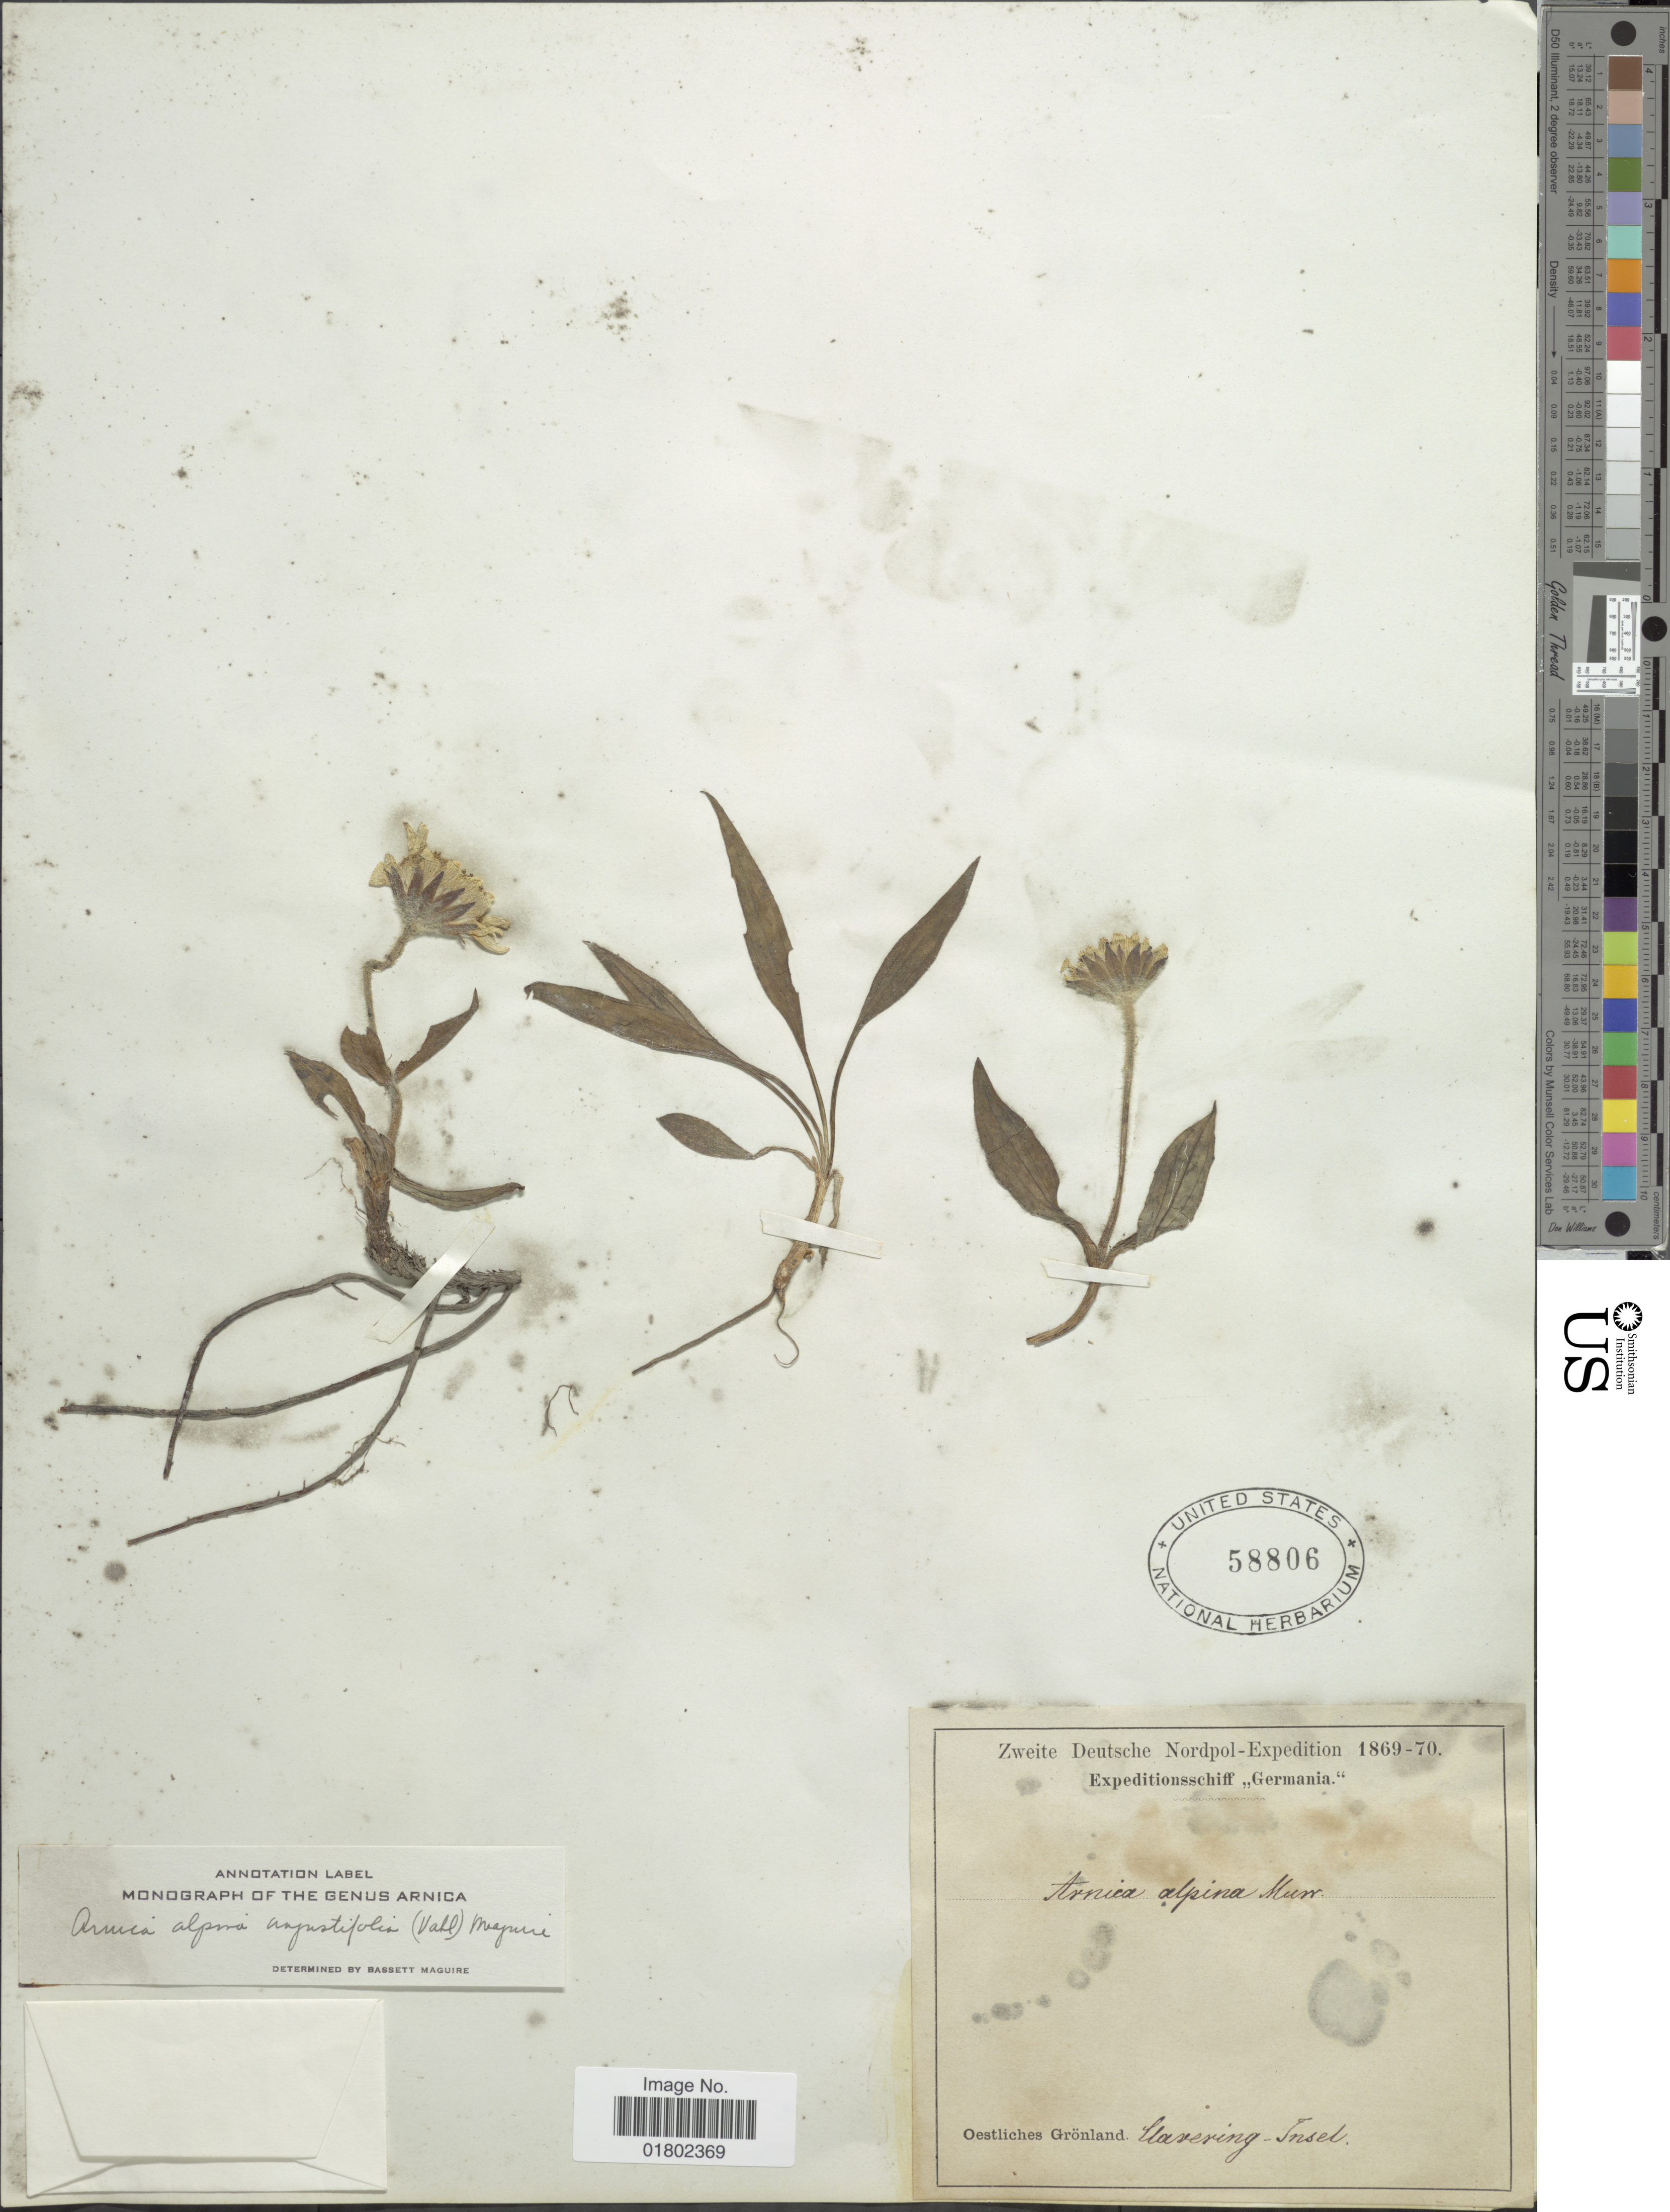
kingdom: Plantae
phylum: Tracheophyta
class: Magnoliopsida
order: Asterales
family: Asteraceae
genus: Arnica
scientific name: Arnica alpina var. angustifolia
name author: (Vahl) Maguire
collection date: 1869/1870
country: Greenland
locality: Oestliches Gronland, Clavering Insel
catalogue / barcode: US 58806